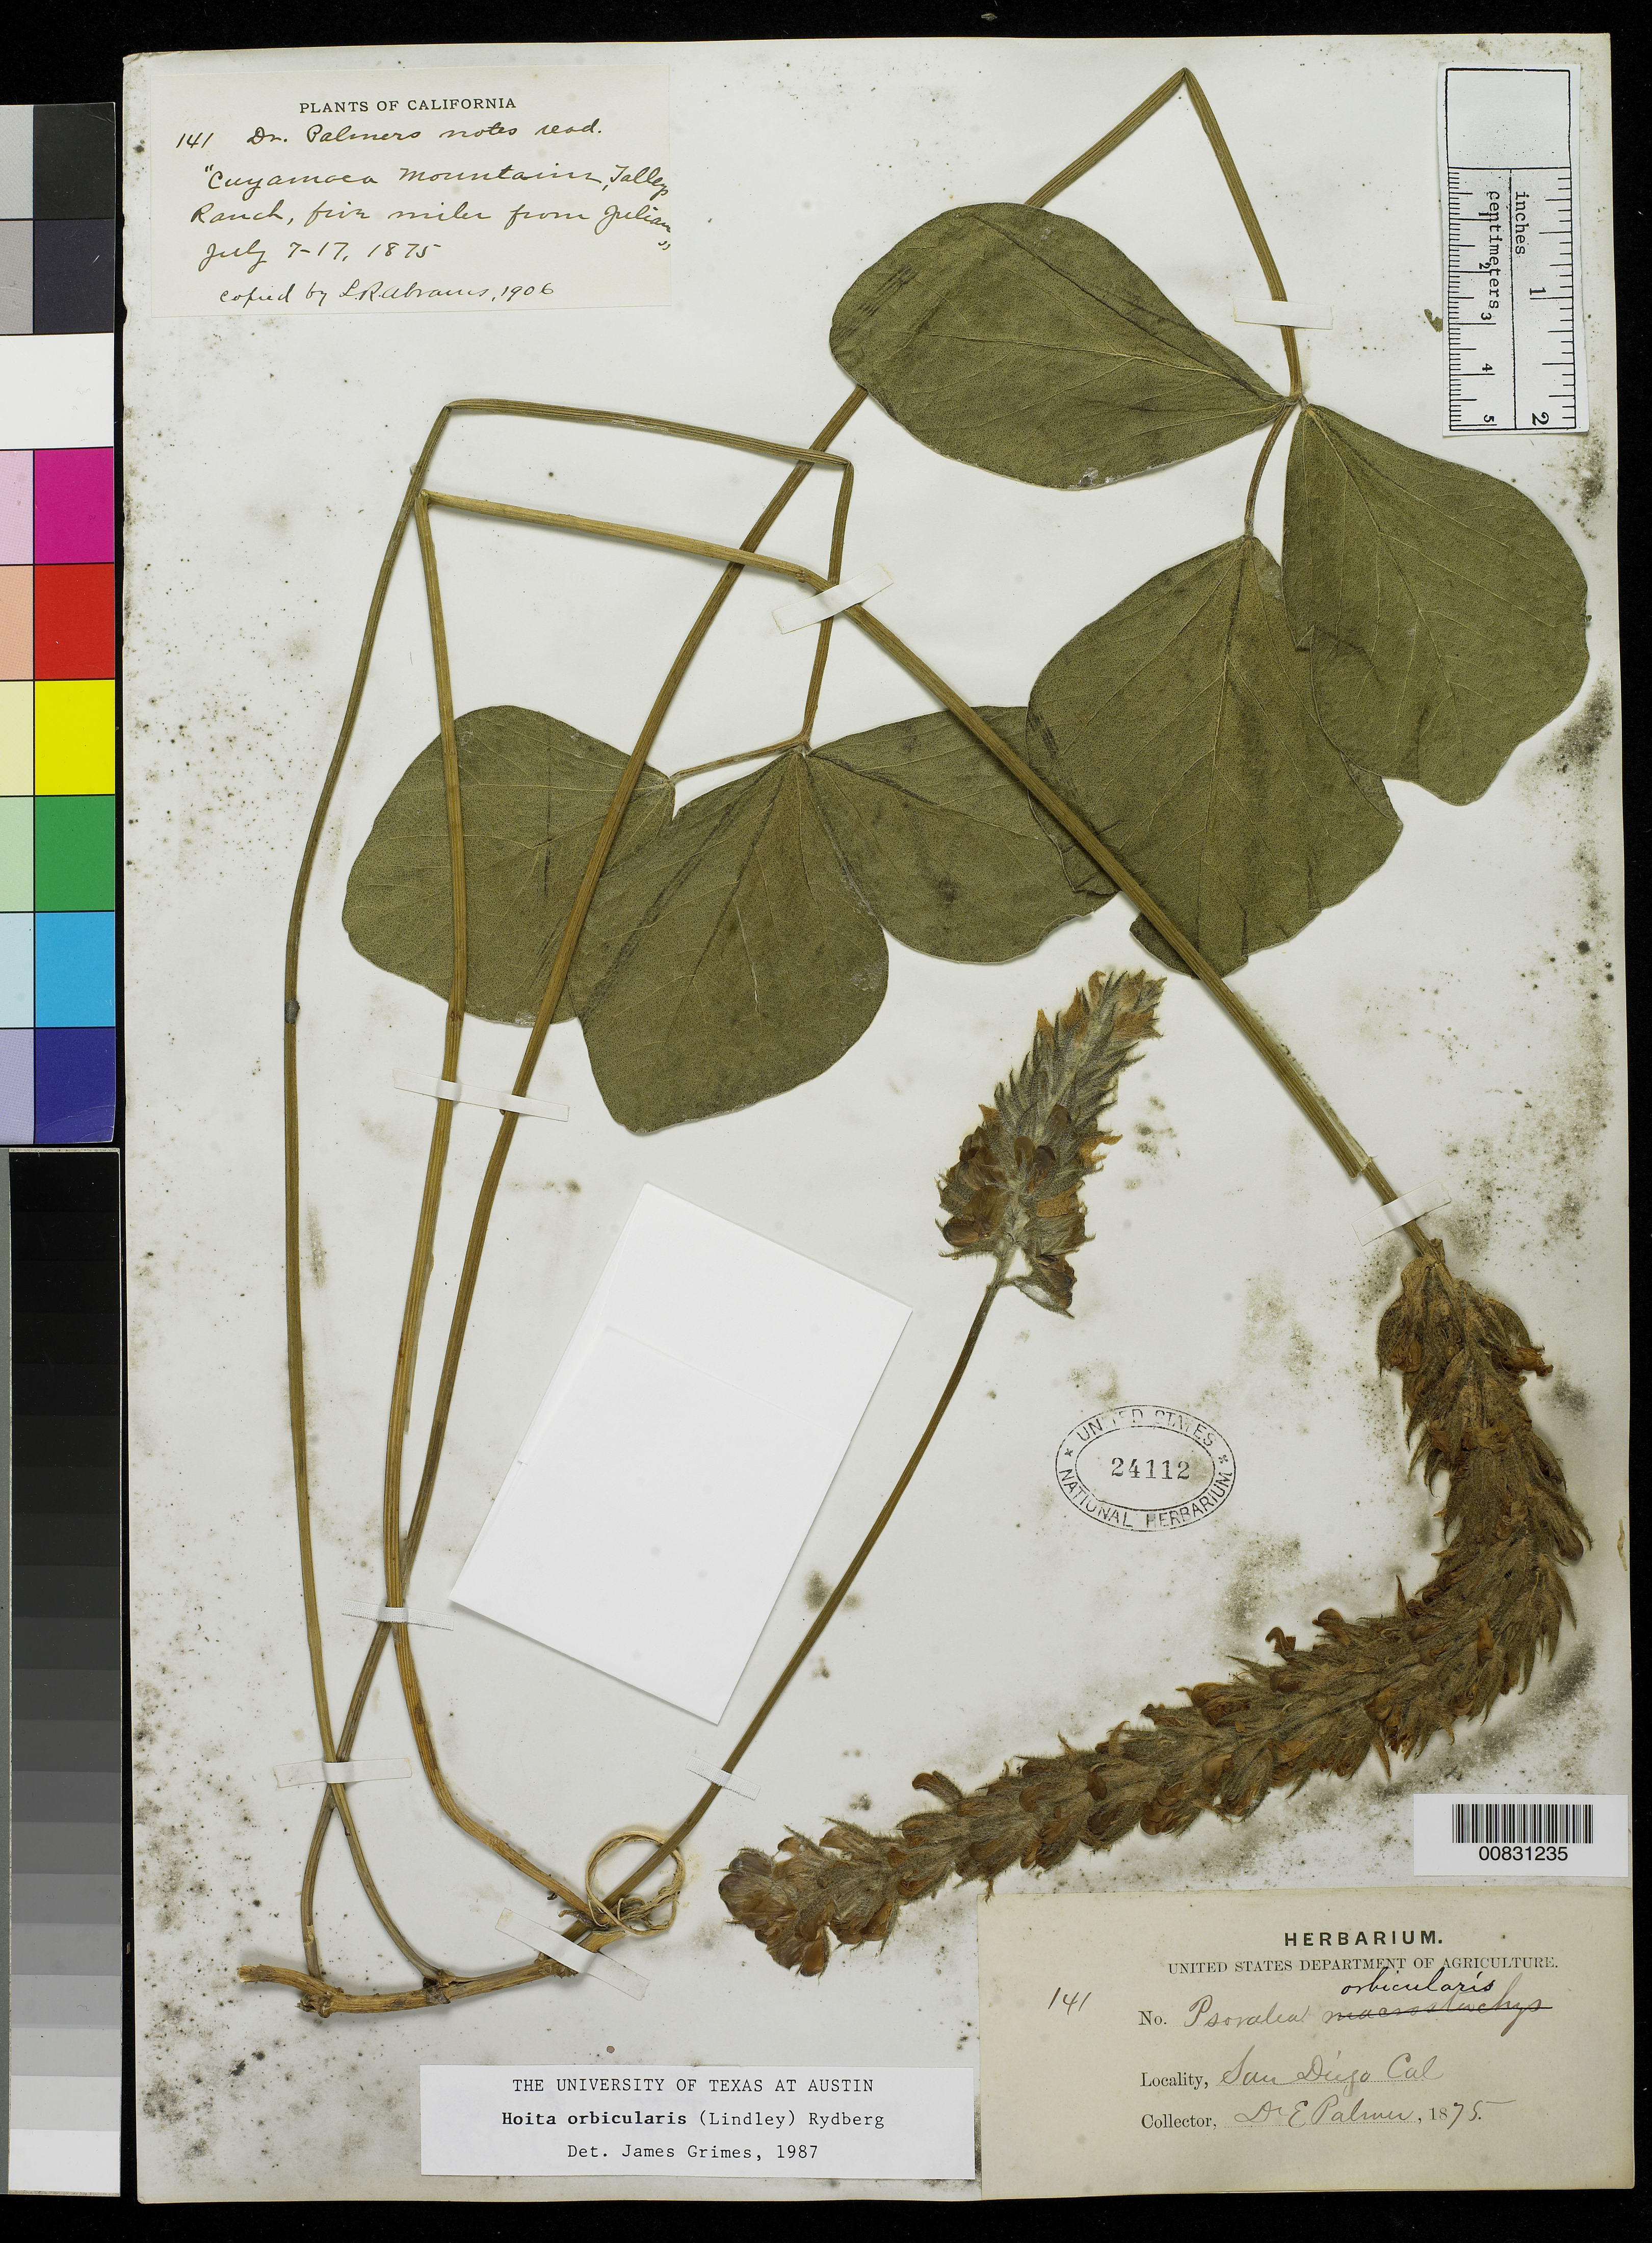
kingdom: Plantae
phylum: Tracheophyta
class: Magnoliopsida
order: Fabales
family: Fabaceae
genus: Hoita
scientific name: Hoita orbicularis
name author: (Lindl.) Rydb.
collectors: E. Palmer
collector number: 141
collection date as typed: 07 Jul 1875 to 17 Jul 1875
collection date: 1875-07-07/1875-07-17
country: United States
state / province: California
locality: Cuyamaca Mountains, Talley's Ranch, 5 miles from Julian.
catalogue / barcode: US 24112